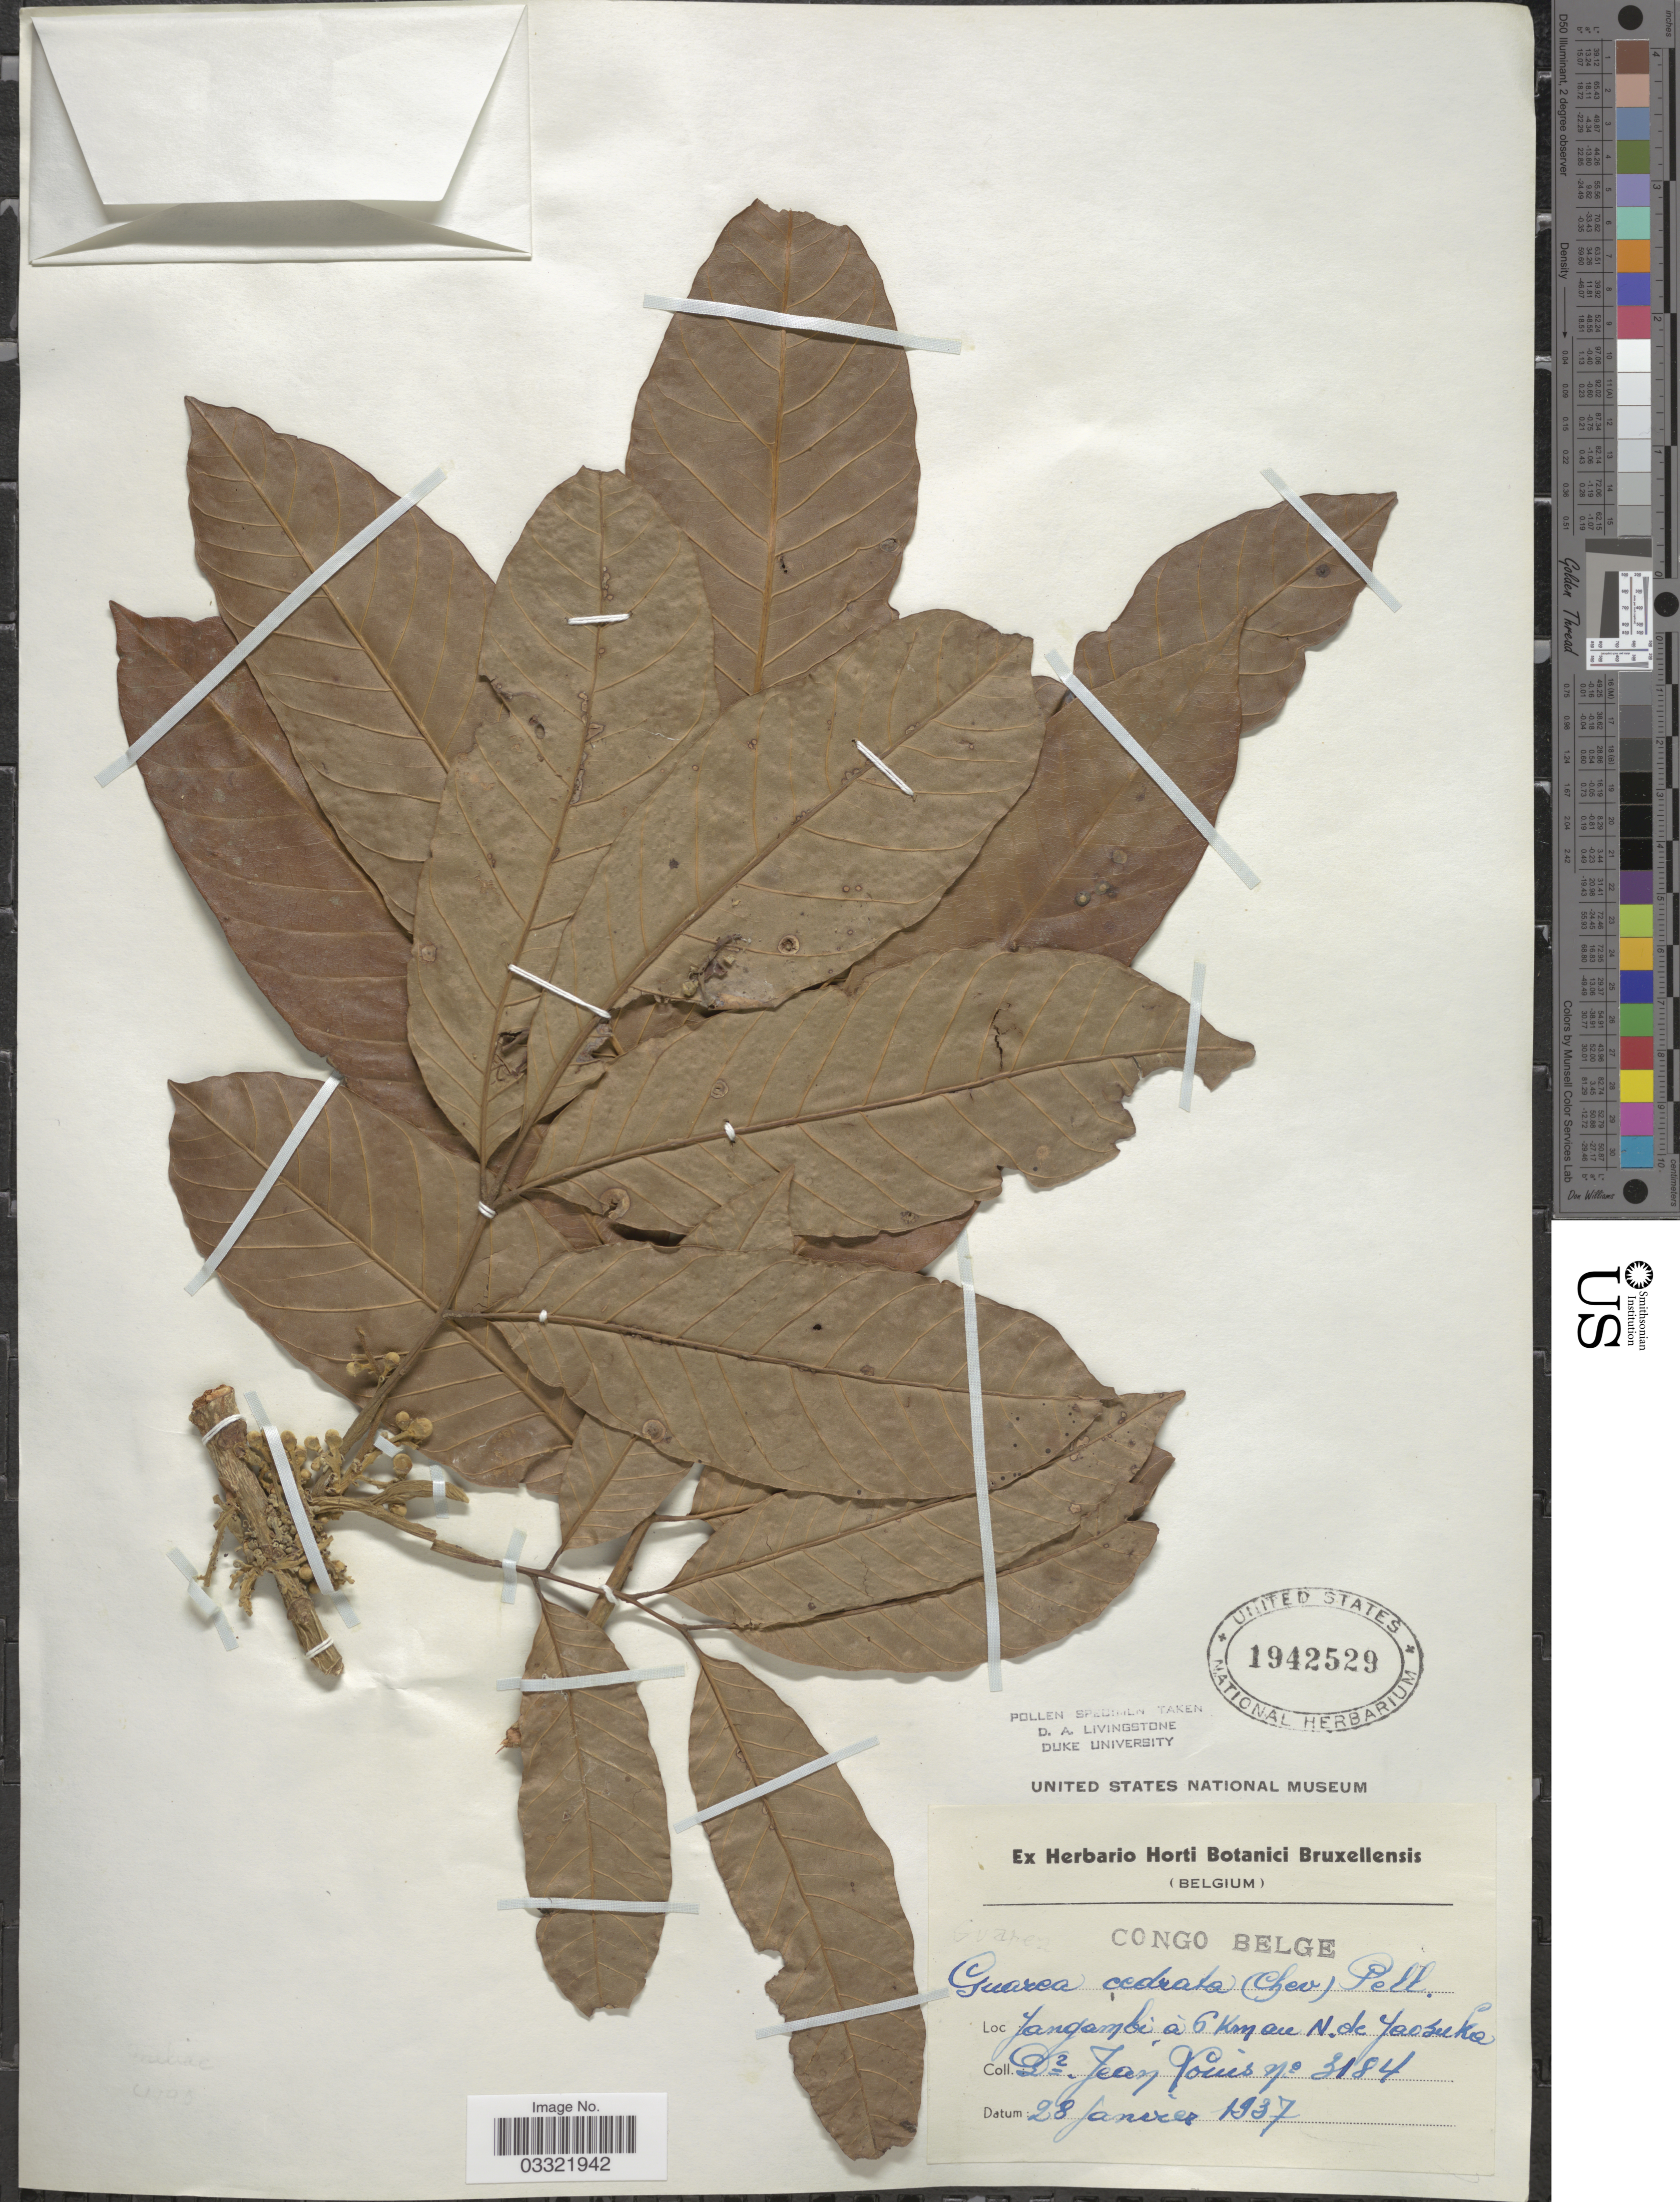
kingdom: Plantae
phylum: Tracheophyta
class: Magnoliopsida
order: Sapindales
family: Meliaceae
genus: Leplaea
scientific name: Leplaea cedrata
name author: (A. Chev.) Koenen & J.J. de Wilde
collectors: J. Louis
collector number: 3184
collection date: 1937-01-28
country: Congo, Democratic Republic of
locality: Congo Belge, Yangambi, á 6 Km au N. de Yaosuka.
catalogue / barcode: US 1942529